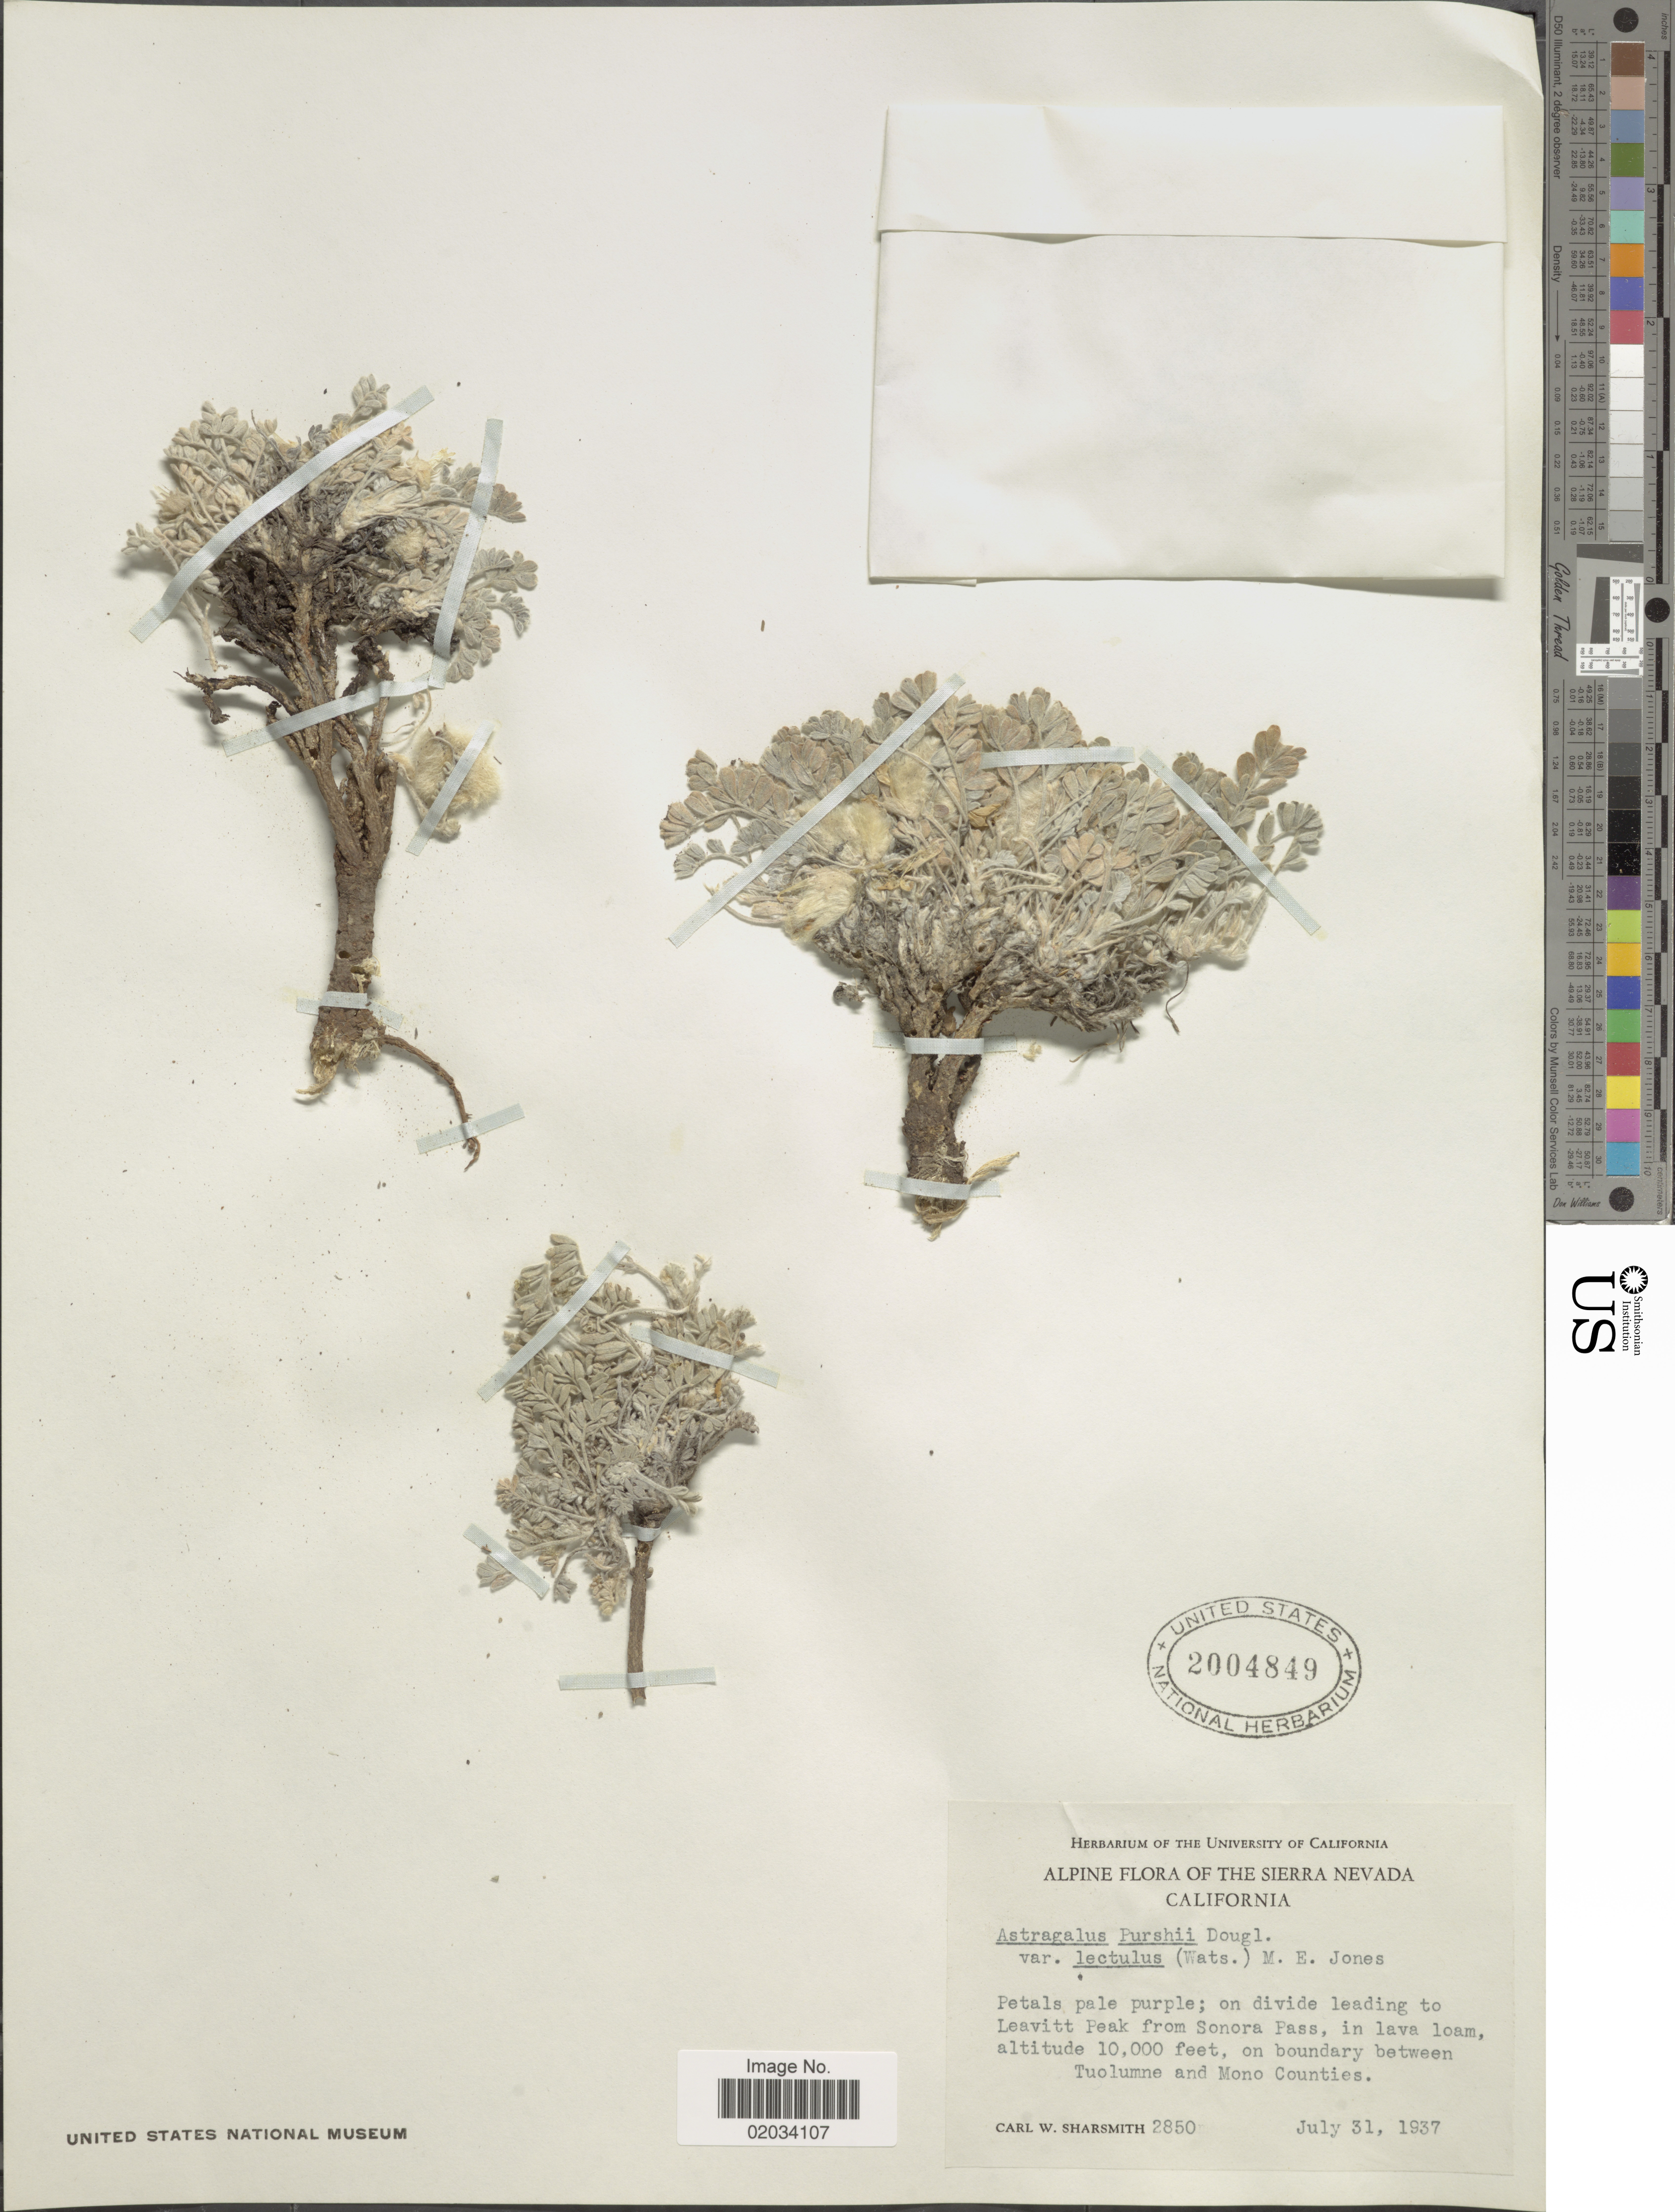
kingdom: Plantae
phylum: Tracheophyta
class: Magnoliopsida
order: Fabales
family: Fabaceae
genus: Astragalus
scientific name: Astragalus purshii var. lectulus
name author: (S. Watson) M.E. Jones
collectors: C. Sharsmith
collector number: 2850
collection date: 1937-07-31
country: United States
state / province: California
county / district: Mono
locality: The Sierra Nevada, California, Leavitt Peak from Sonora Pass, on boundary between Tuolumne and Mono Counties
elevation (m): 3048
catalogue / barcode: US 2004849